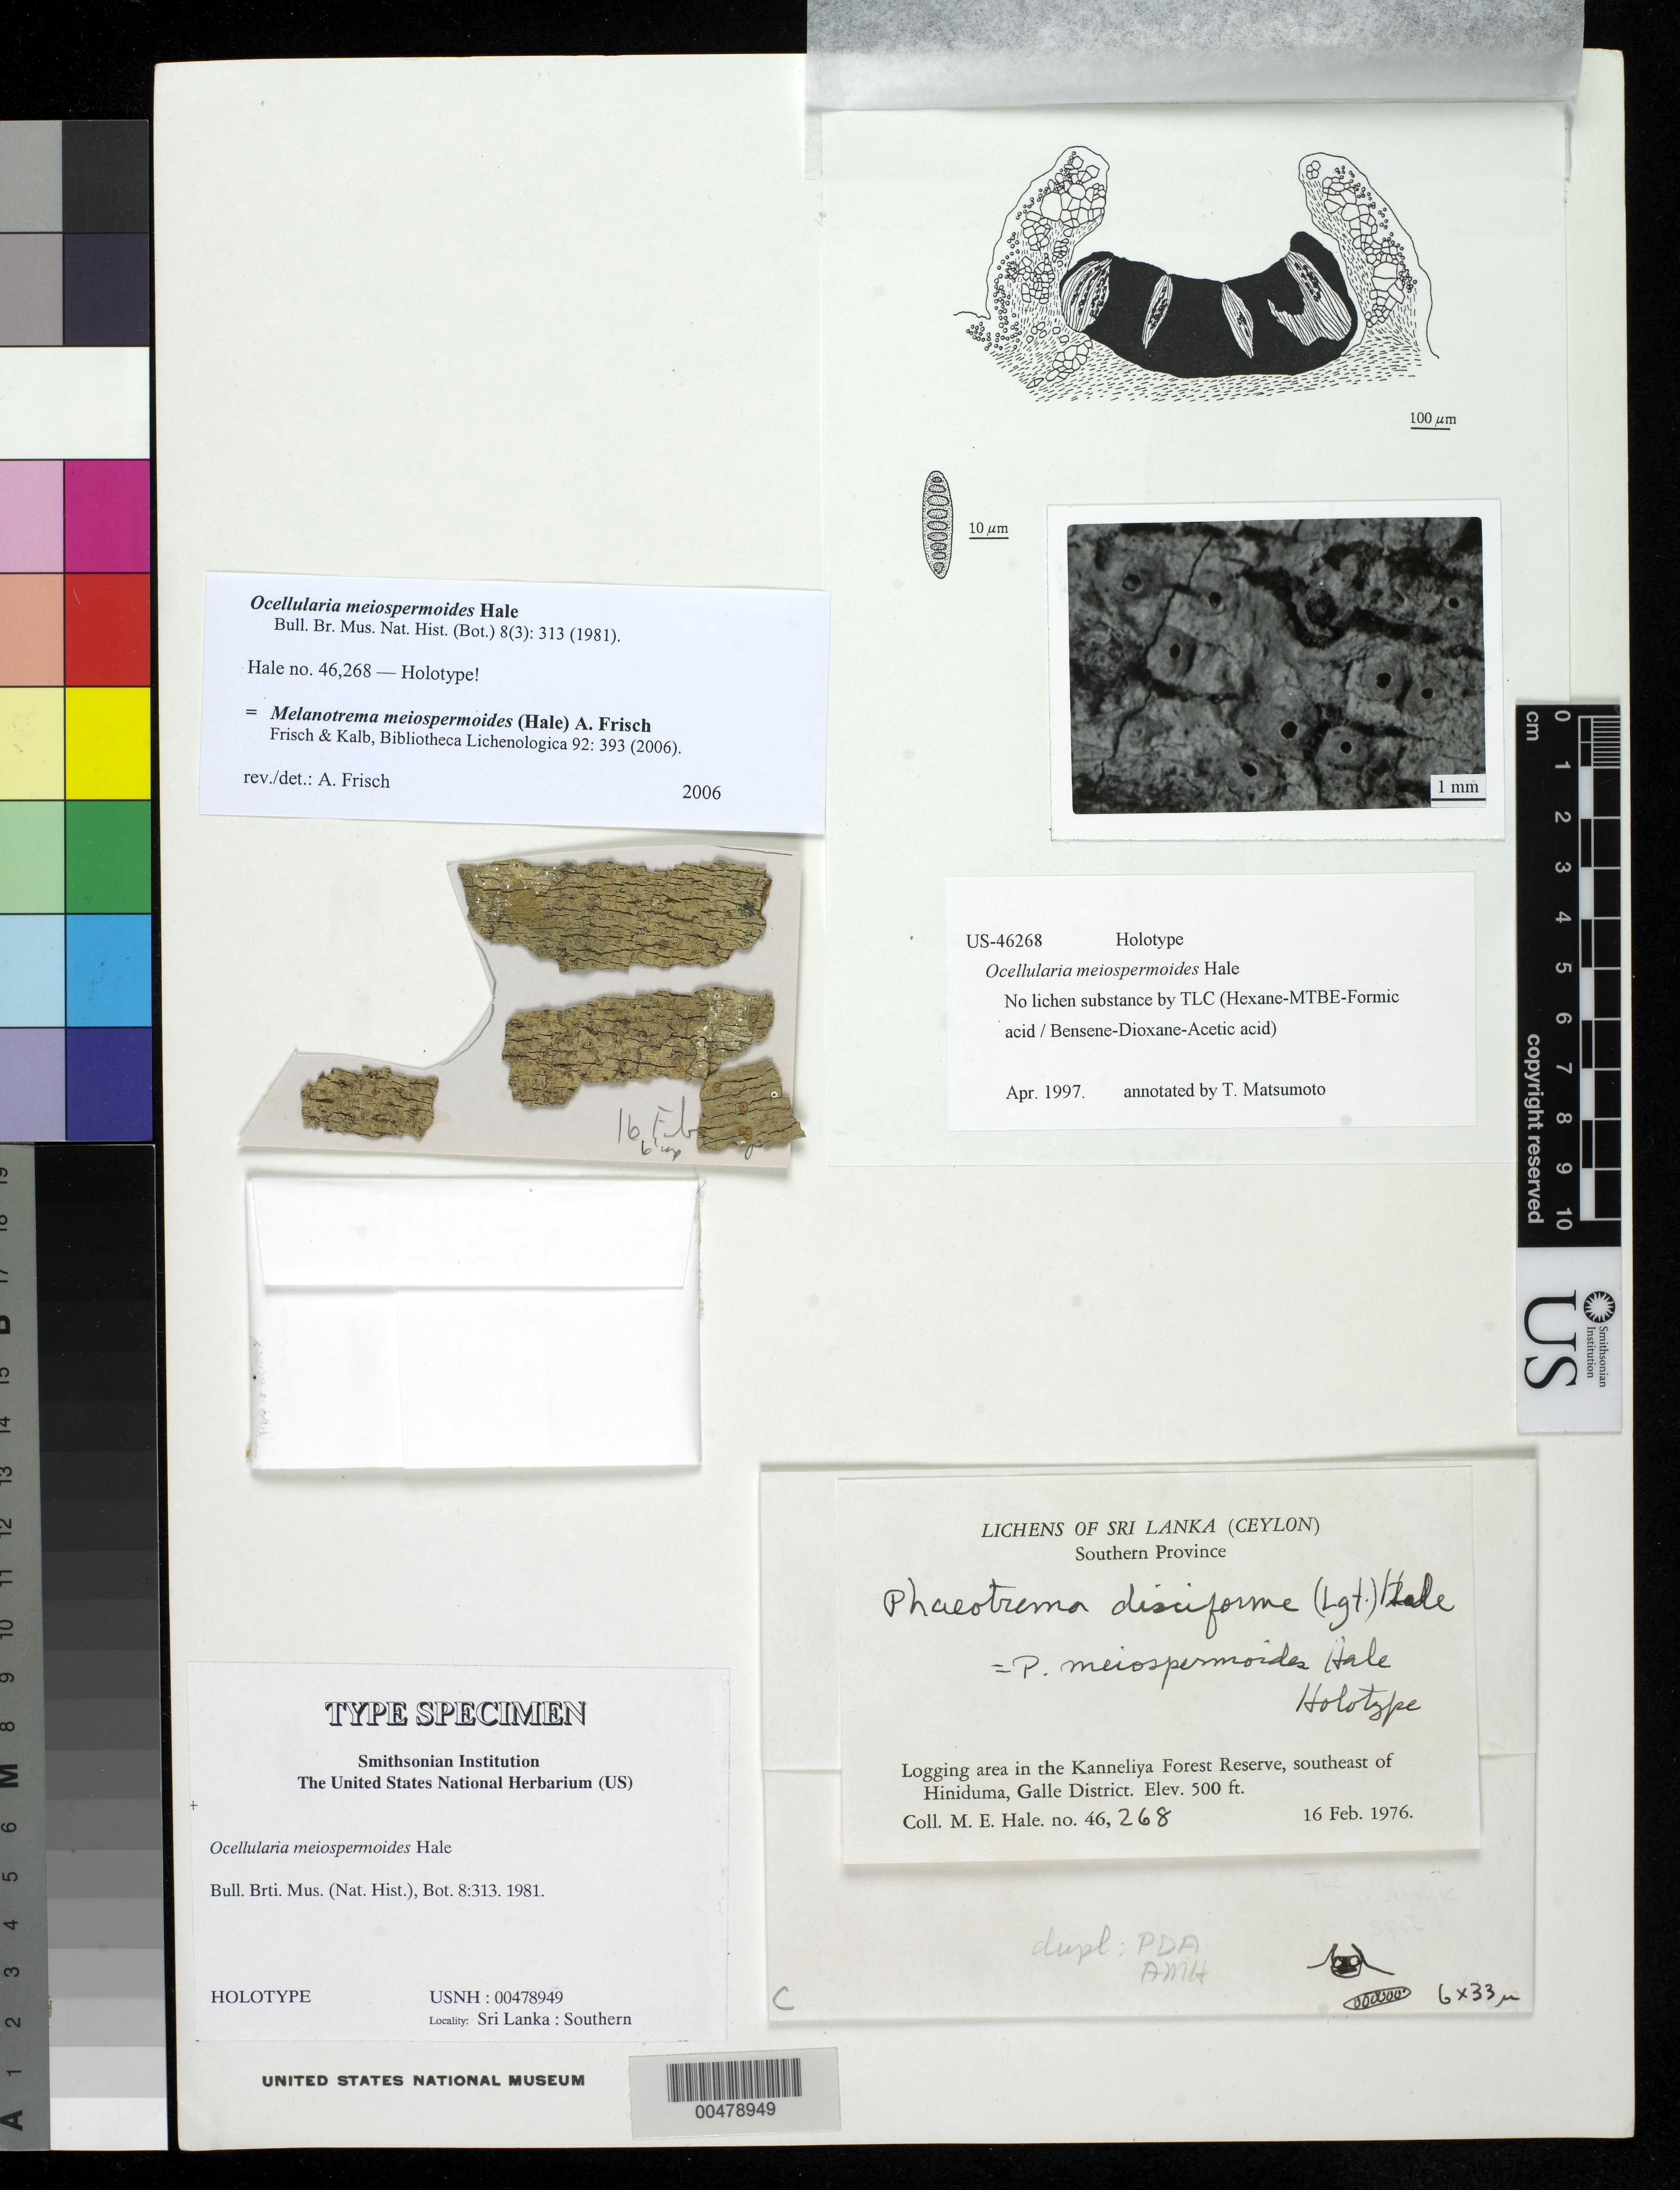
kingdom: Fungi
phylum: Ascomycota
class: Lecanoromycetes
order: Ostropales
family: Graphidaceae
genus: Ocellularia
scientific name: Ocellularia meiospermoides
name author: Hale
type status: Holotype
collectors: M. Hale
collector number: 46268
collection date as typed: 16 Feb 1976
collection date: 1976-02-16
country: Sri Lanka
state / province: Southern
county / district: Galle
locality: Logging area in Kanneliya Forest Reserve, SE of Hiniduma.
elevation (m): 1524